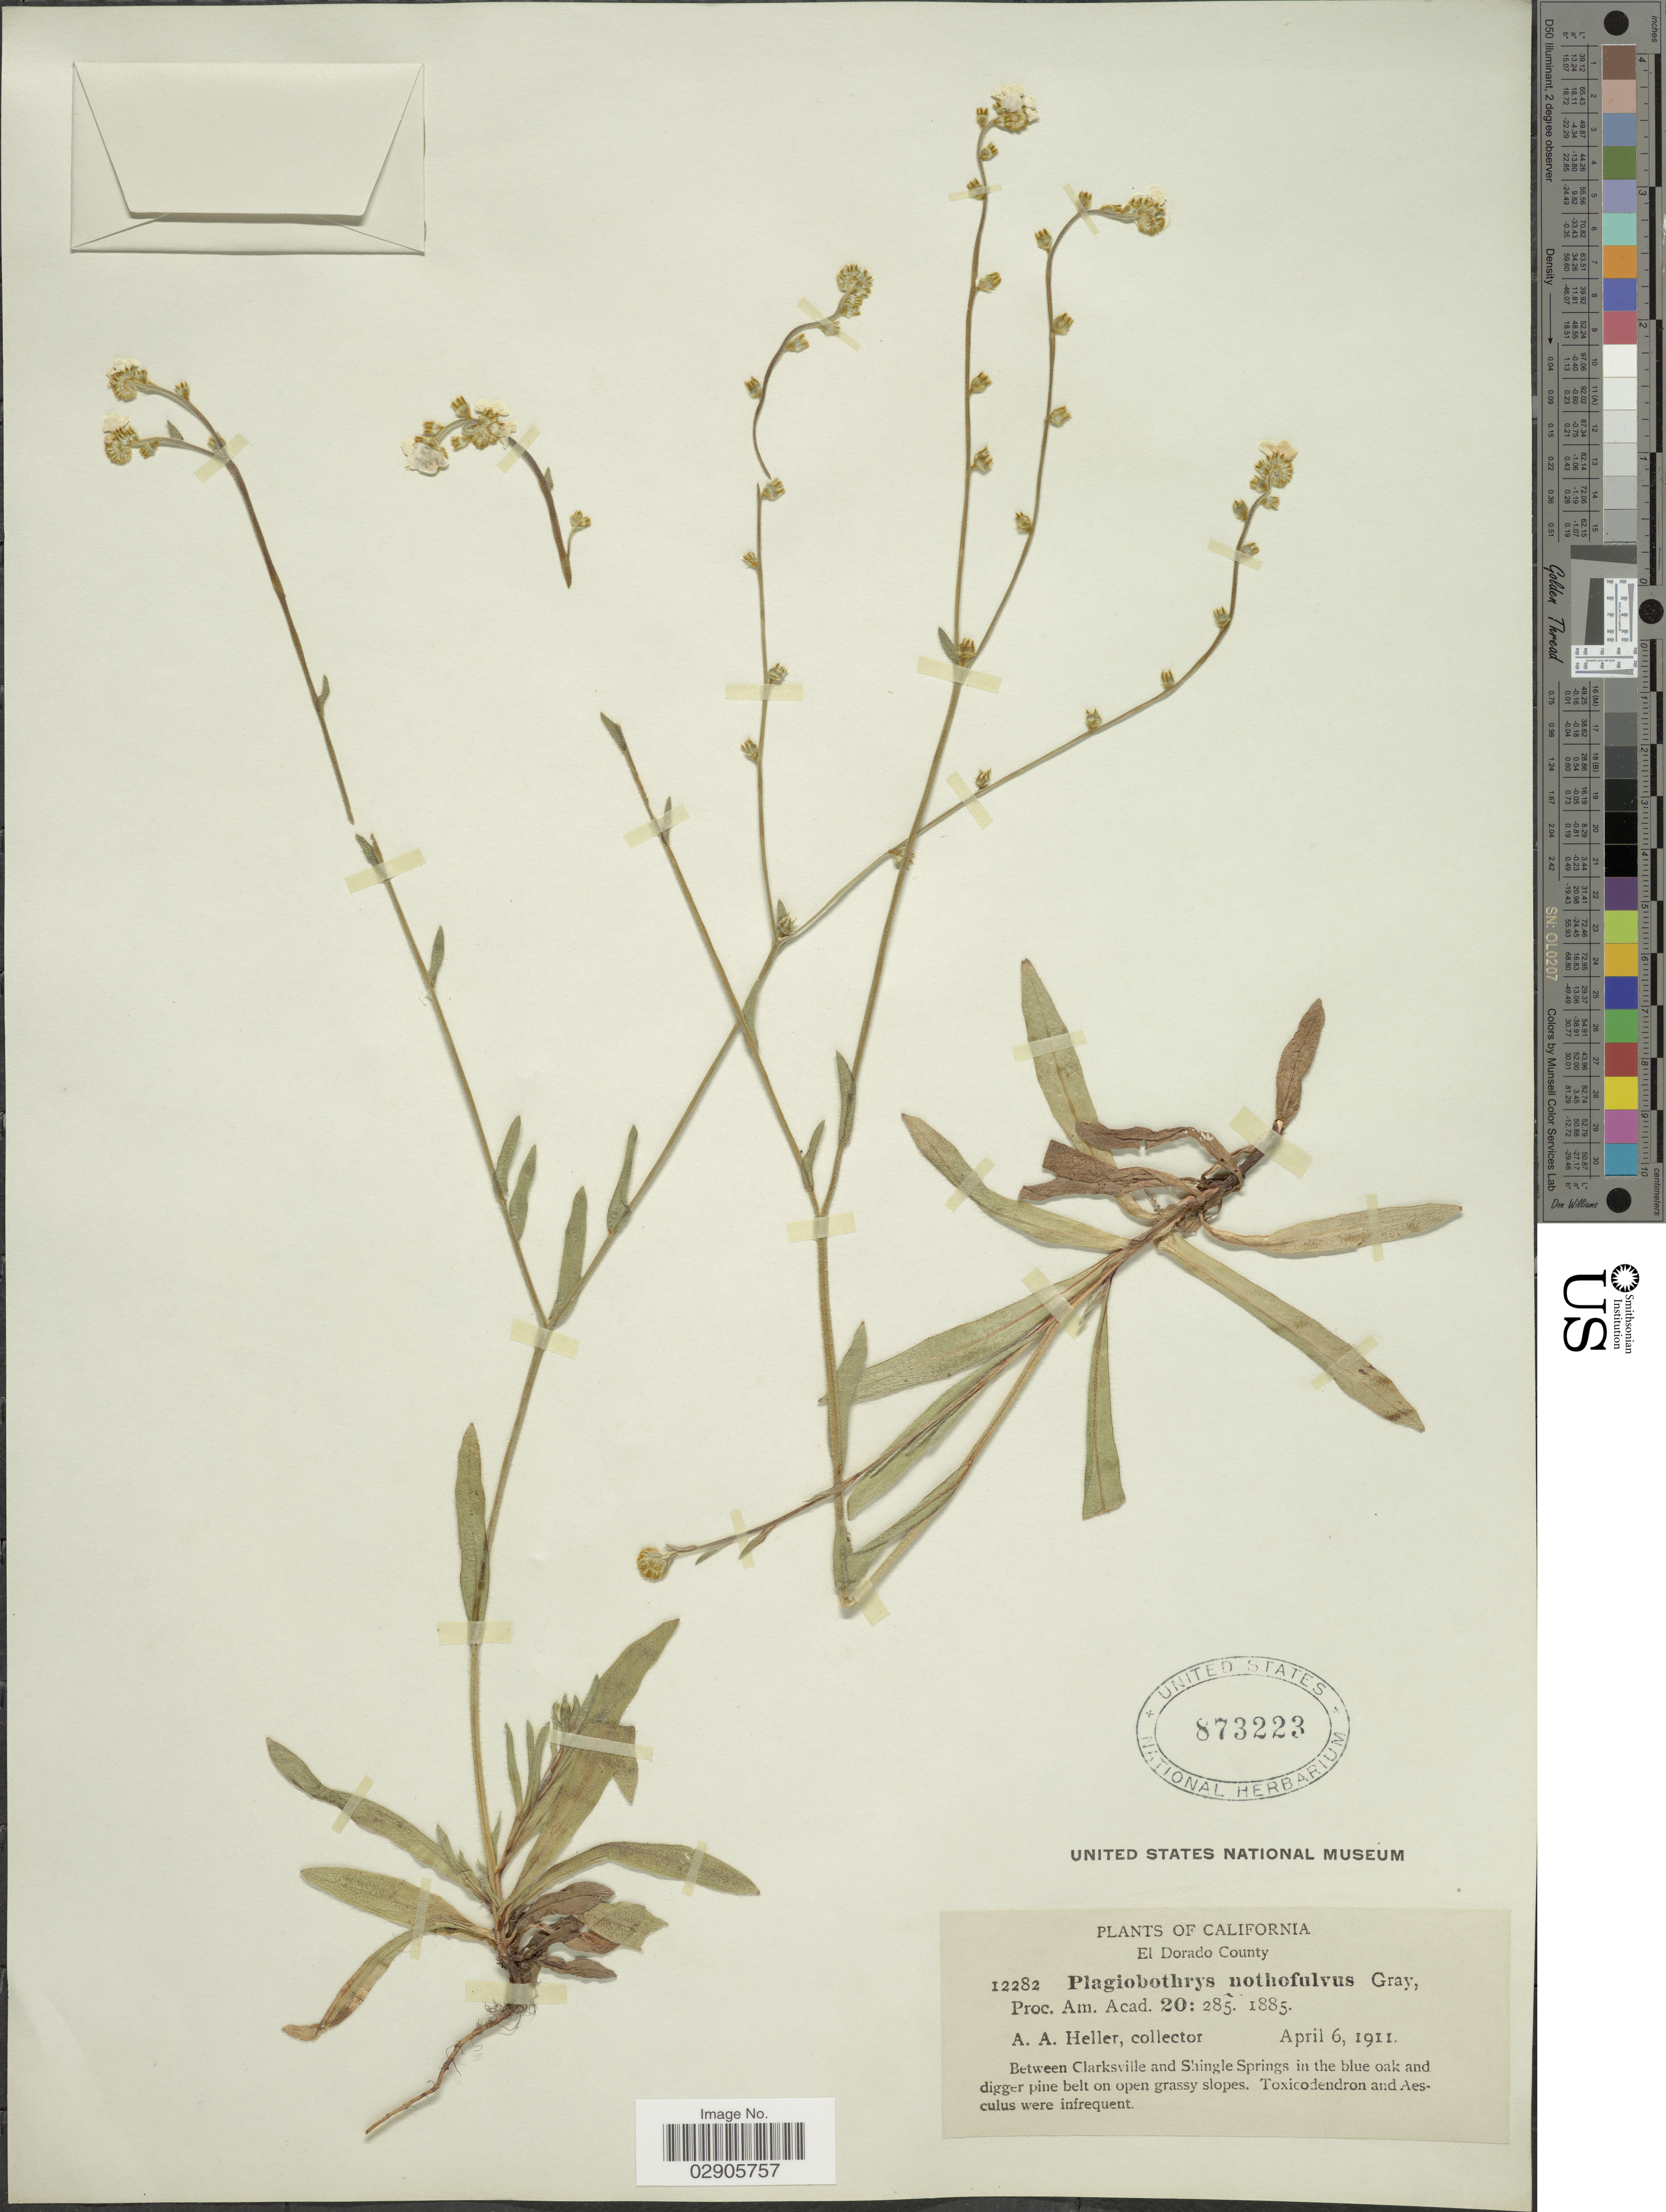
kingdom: Plantae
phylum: Tracheophyta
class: Magnoliopsida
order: Boraginales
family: Boraginaceae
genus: Plagiobothrys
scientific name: Plagiobothrys nothofulvus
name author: (A. Gray) A. Gray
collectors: A. A. Heller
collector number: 12282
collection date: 1911-04-06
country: United States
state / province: California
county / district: El Dorado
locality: El Dorado County. Between Clarksville and Shingle Springs in the blue oak and digger pine belt on open grassy slopes.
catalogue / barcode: US 873223